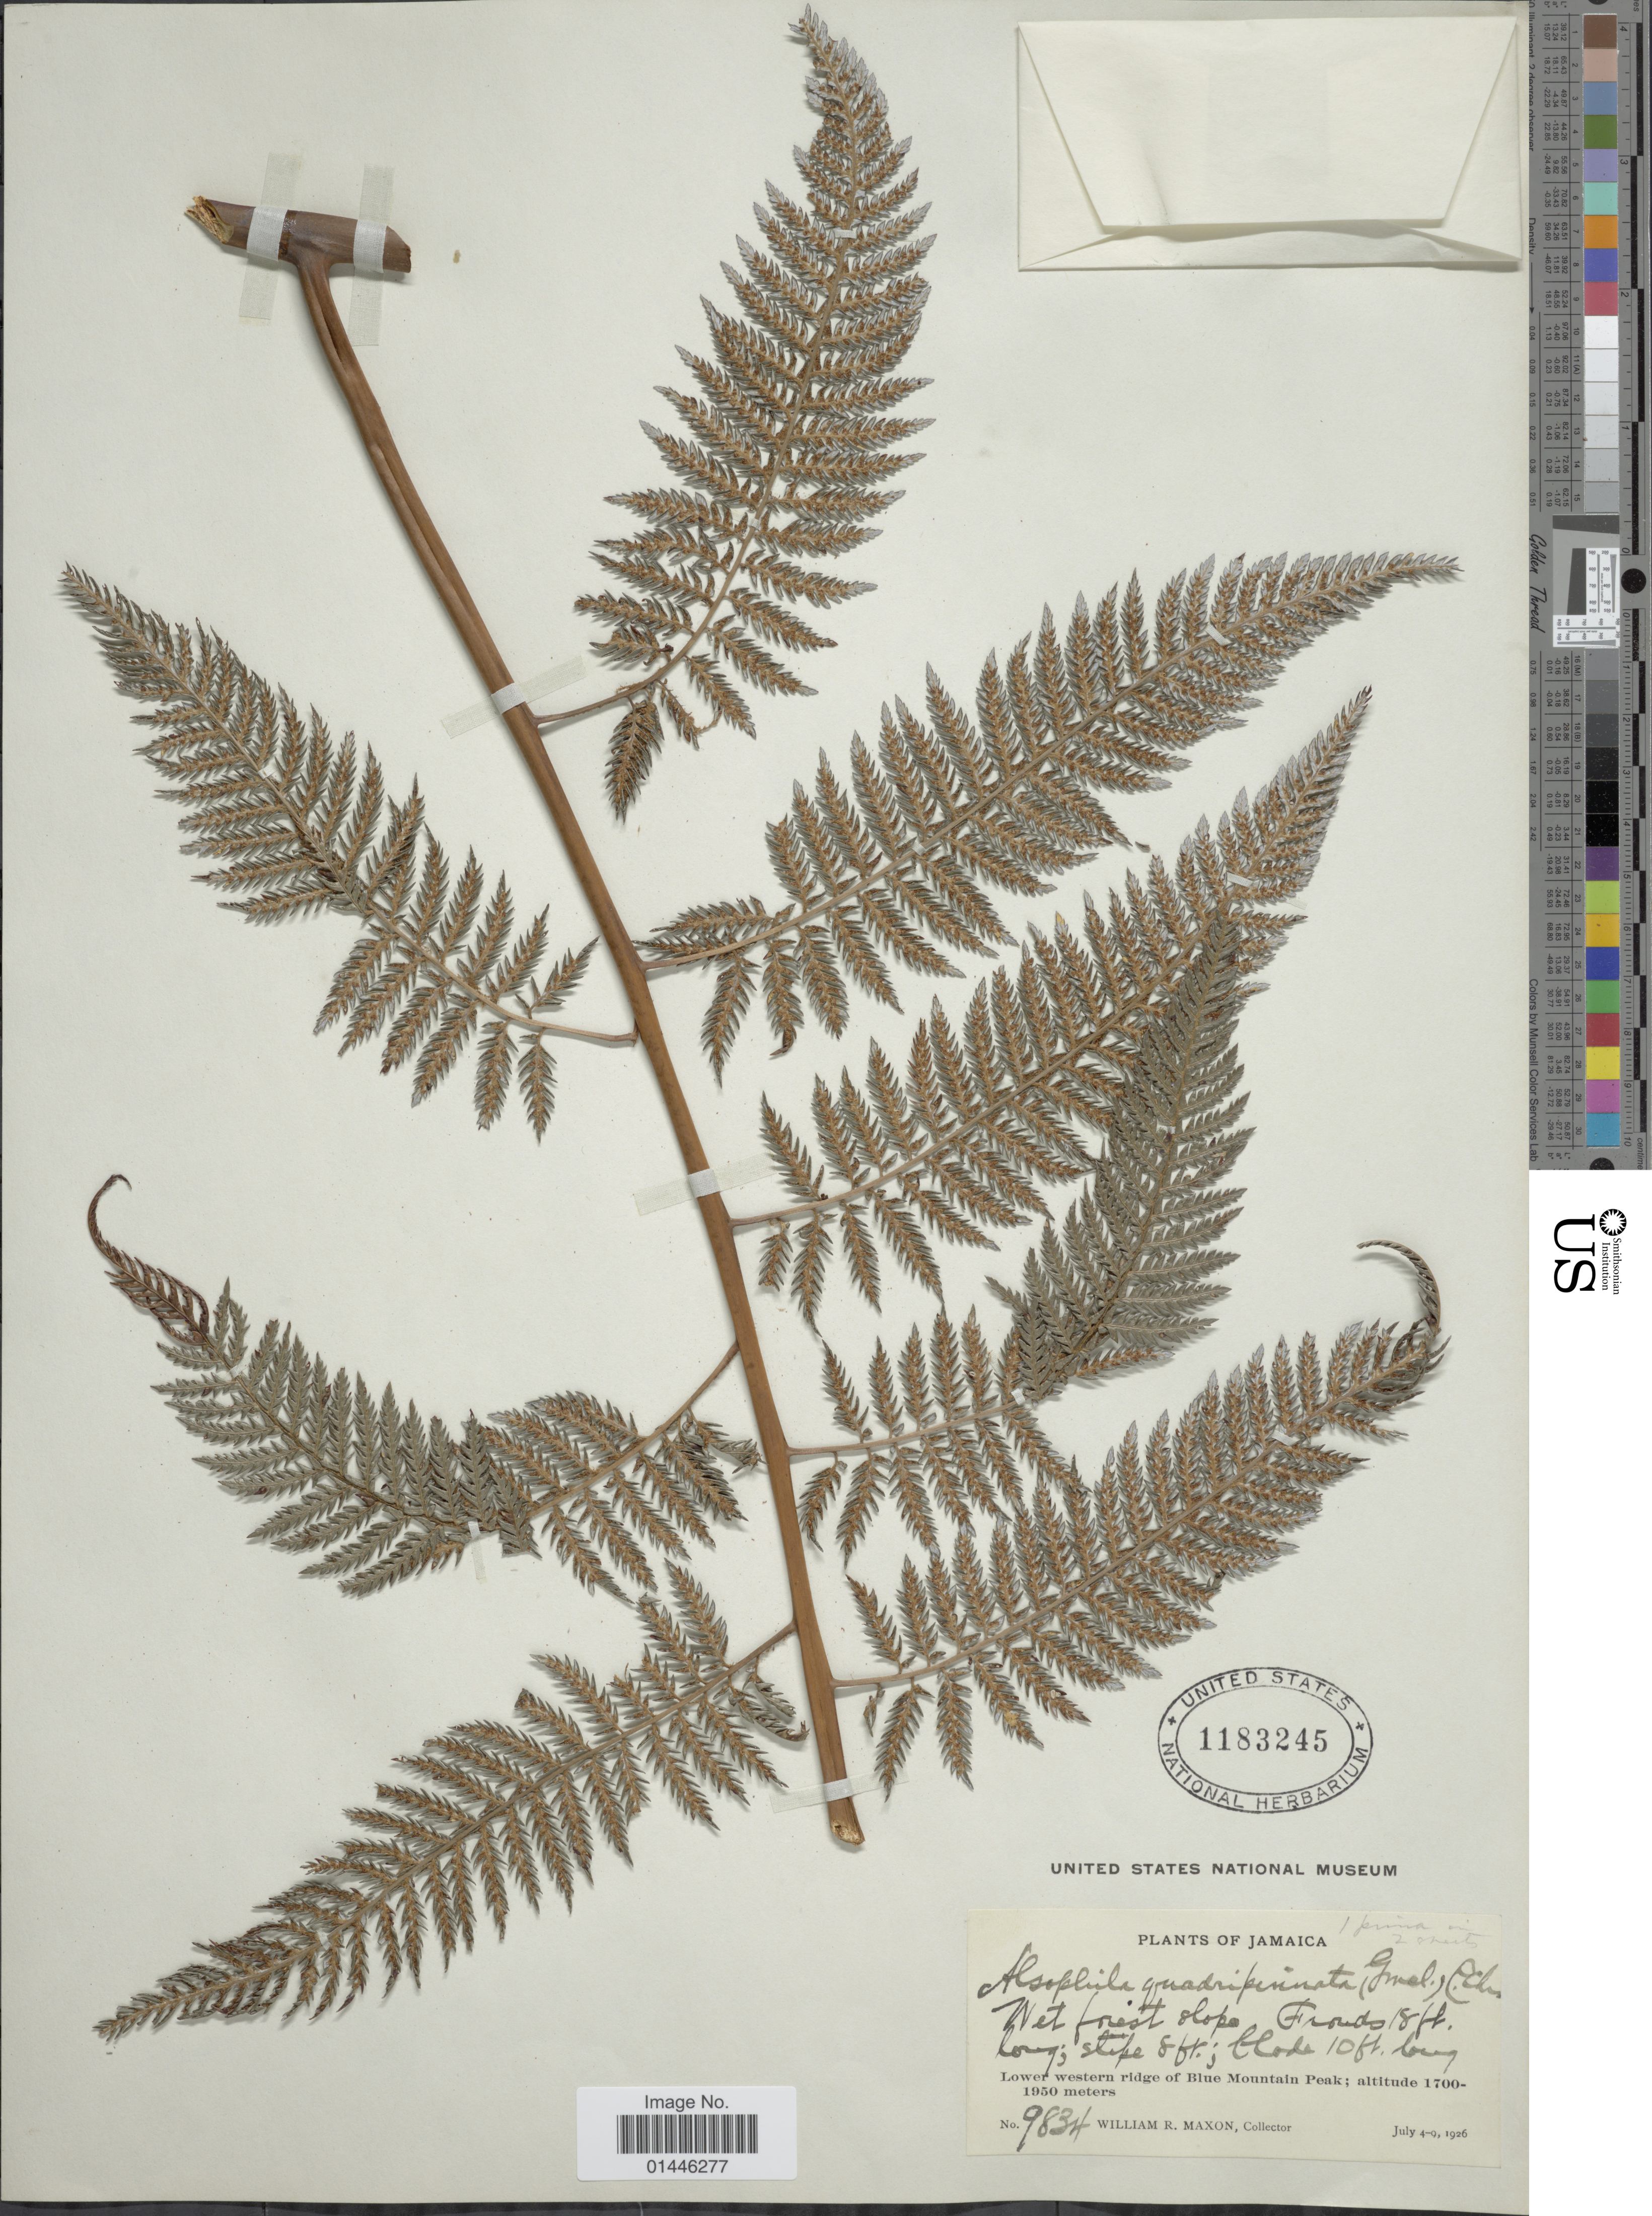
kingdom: Plantae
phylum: Tracheophyta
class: Polypodiopsida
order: Cyatheales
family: Dicksoniaceae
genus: Lophosoria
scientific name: Lophosoria quadripinnata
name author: (J.F. Gmel.) C. Chr.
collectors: W. R. Maxon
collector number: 9834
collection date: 1926-07-04/1926-07-09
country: Jamaica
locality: Low western ridge of Blue Mountain Peak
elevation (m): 1700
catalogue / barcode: US 1183245